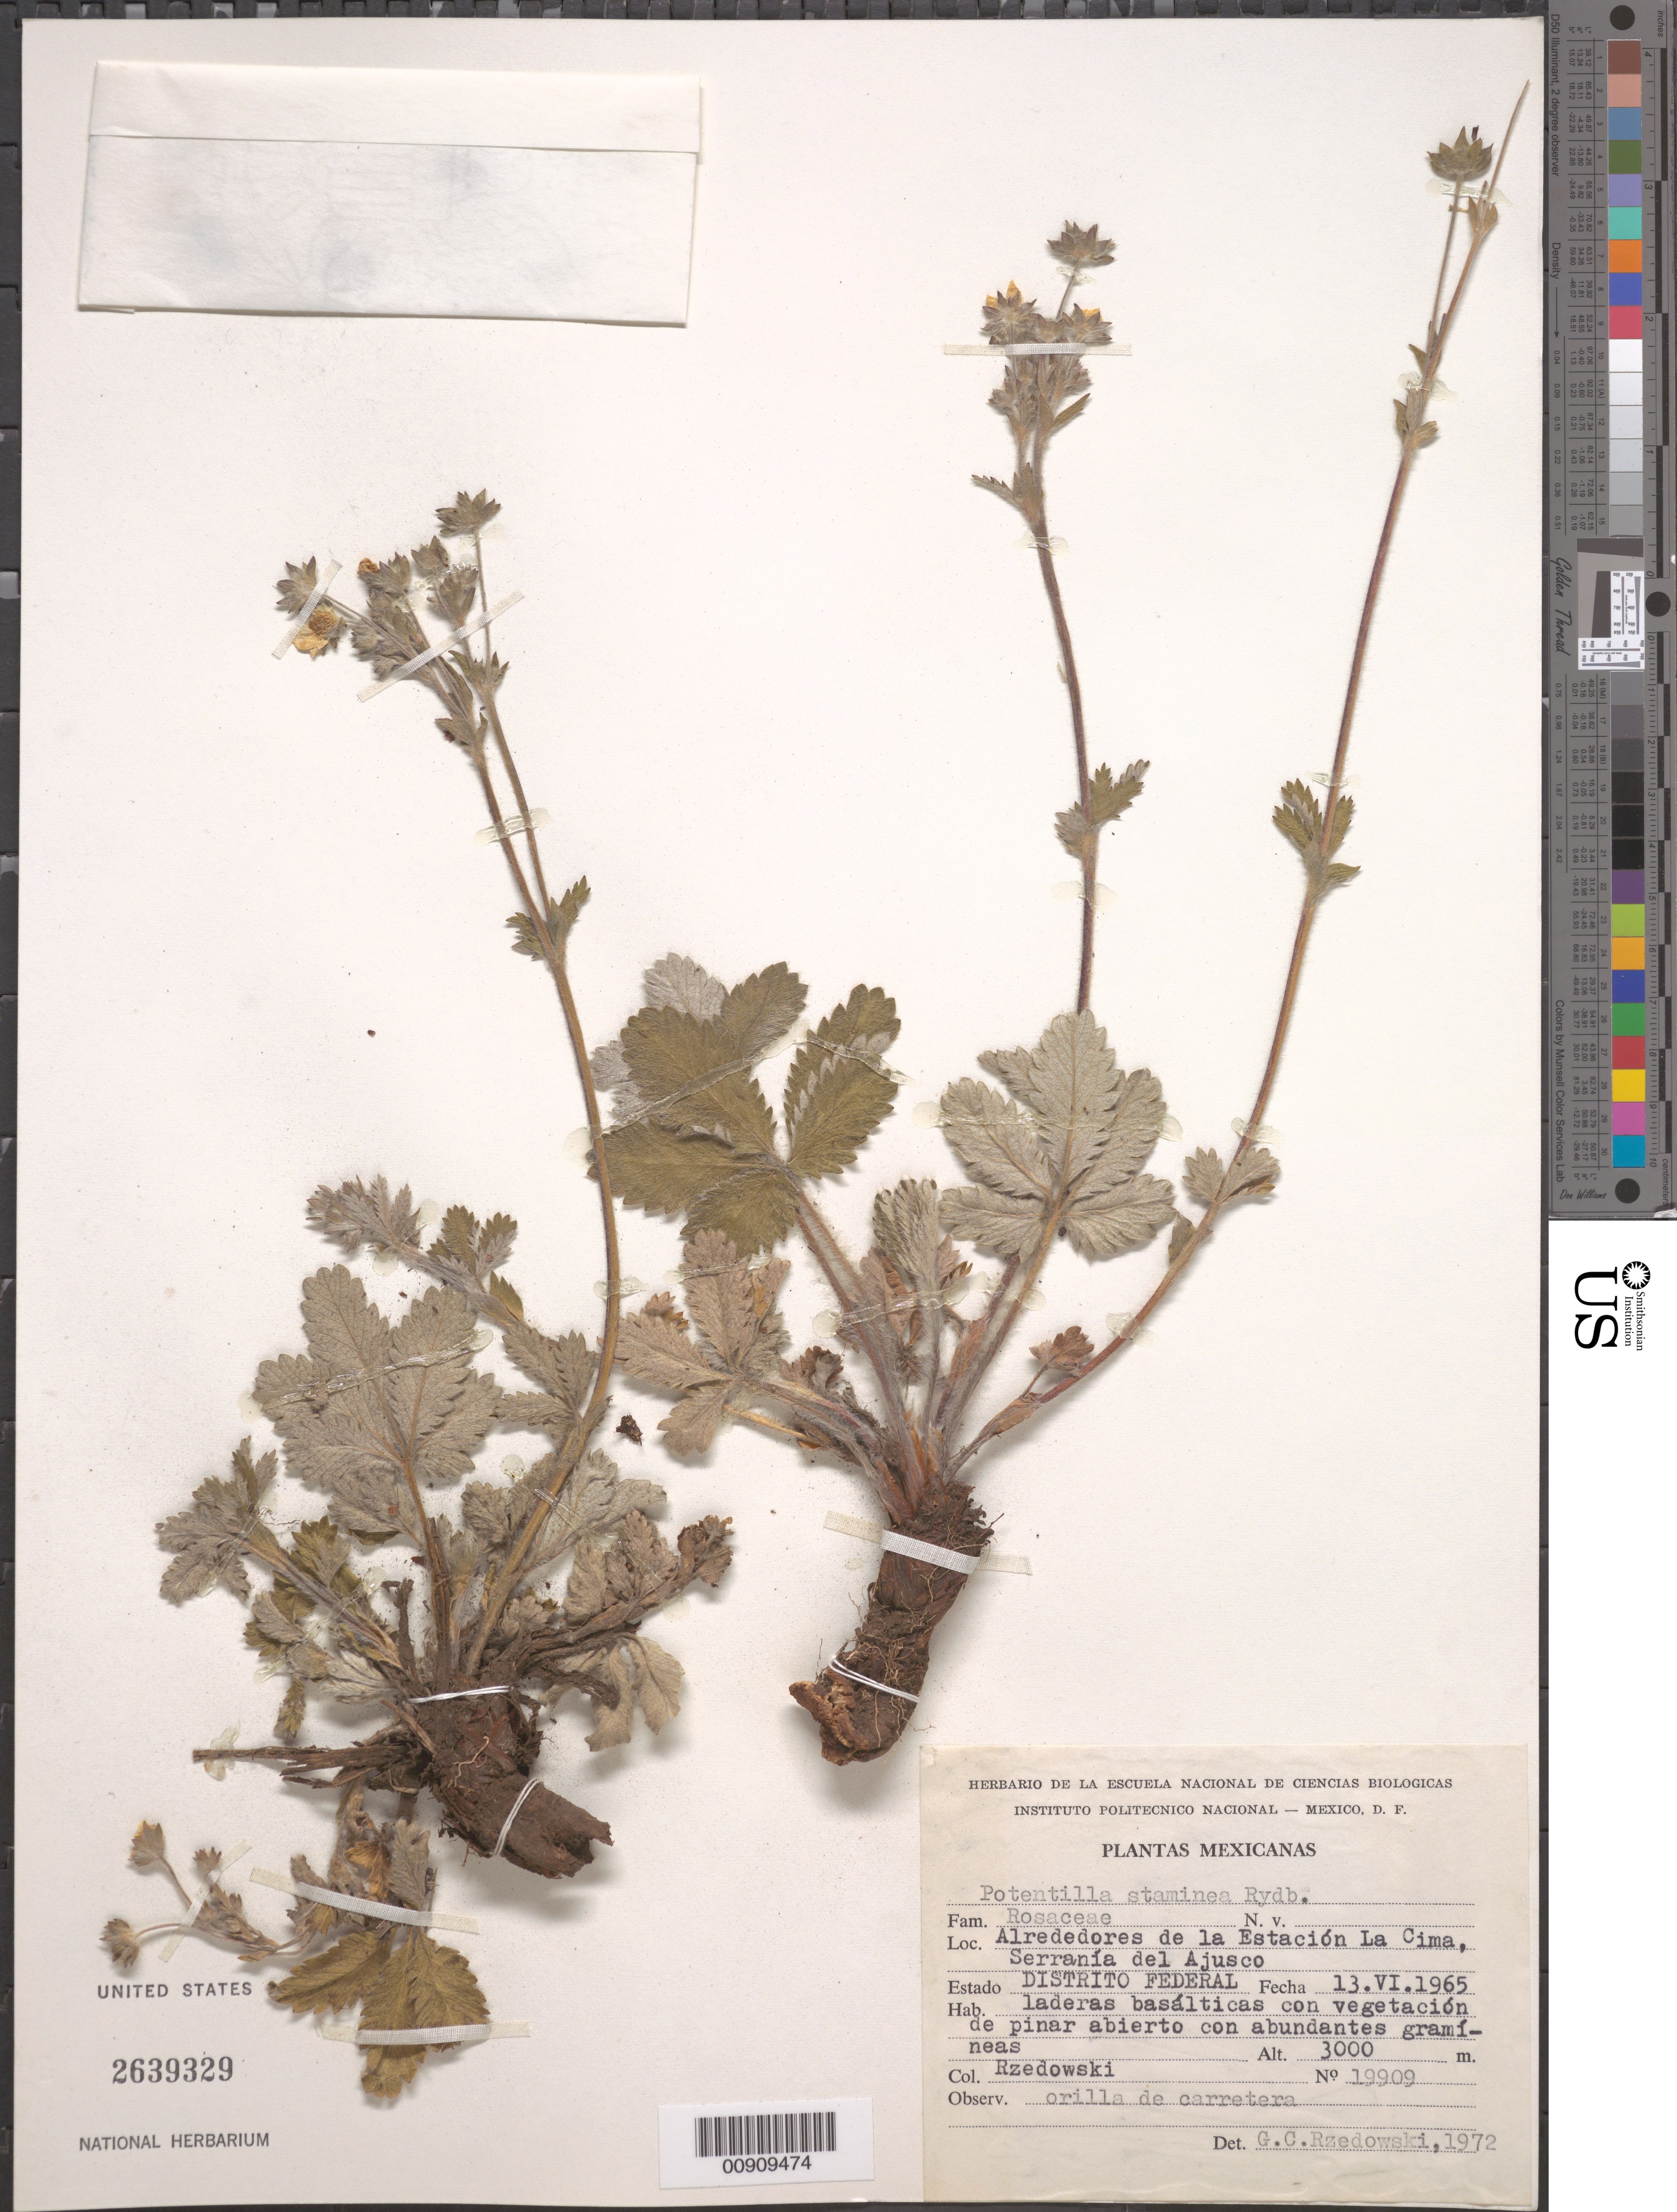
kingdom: Plantae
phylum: Tracheophyta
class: Magnoliopsida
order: Rosales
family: Rosaceae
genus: Potentilla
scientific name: Potentilla staminea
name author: Rydb.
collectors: J. Rzedowski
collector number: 19909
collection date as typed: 13 Jun 1965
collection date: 1965-06-13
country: Mexico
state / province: Distrito Federal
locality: Alrededores de la Estación La Cima, Serranía del Ajusco. Distrito Federal.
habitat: Orilla de carretera. Laderas basálticas con vegetación de pinar abierto con abundantes gramíneas.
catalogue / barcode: US 2639329